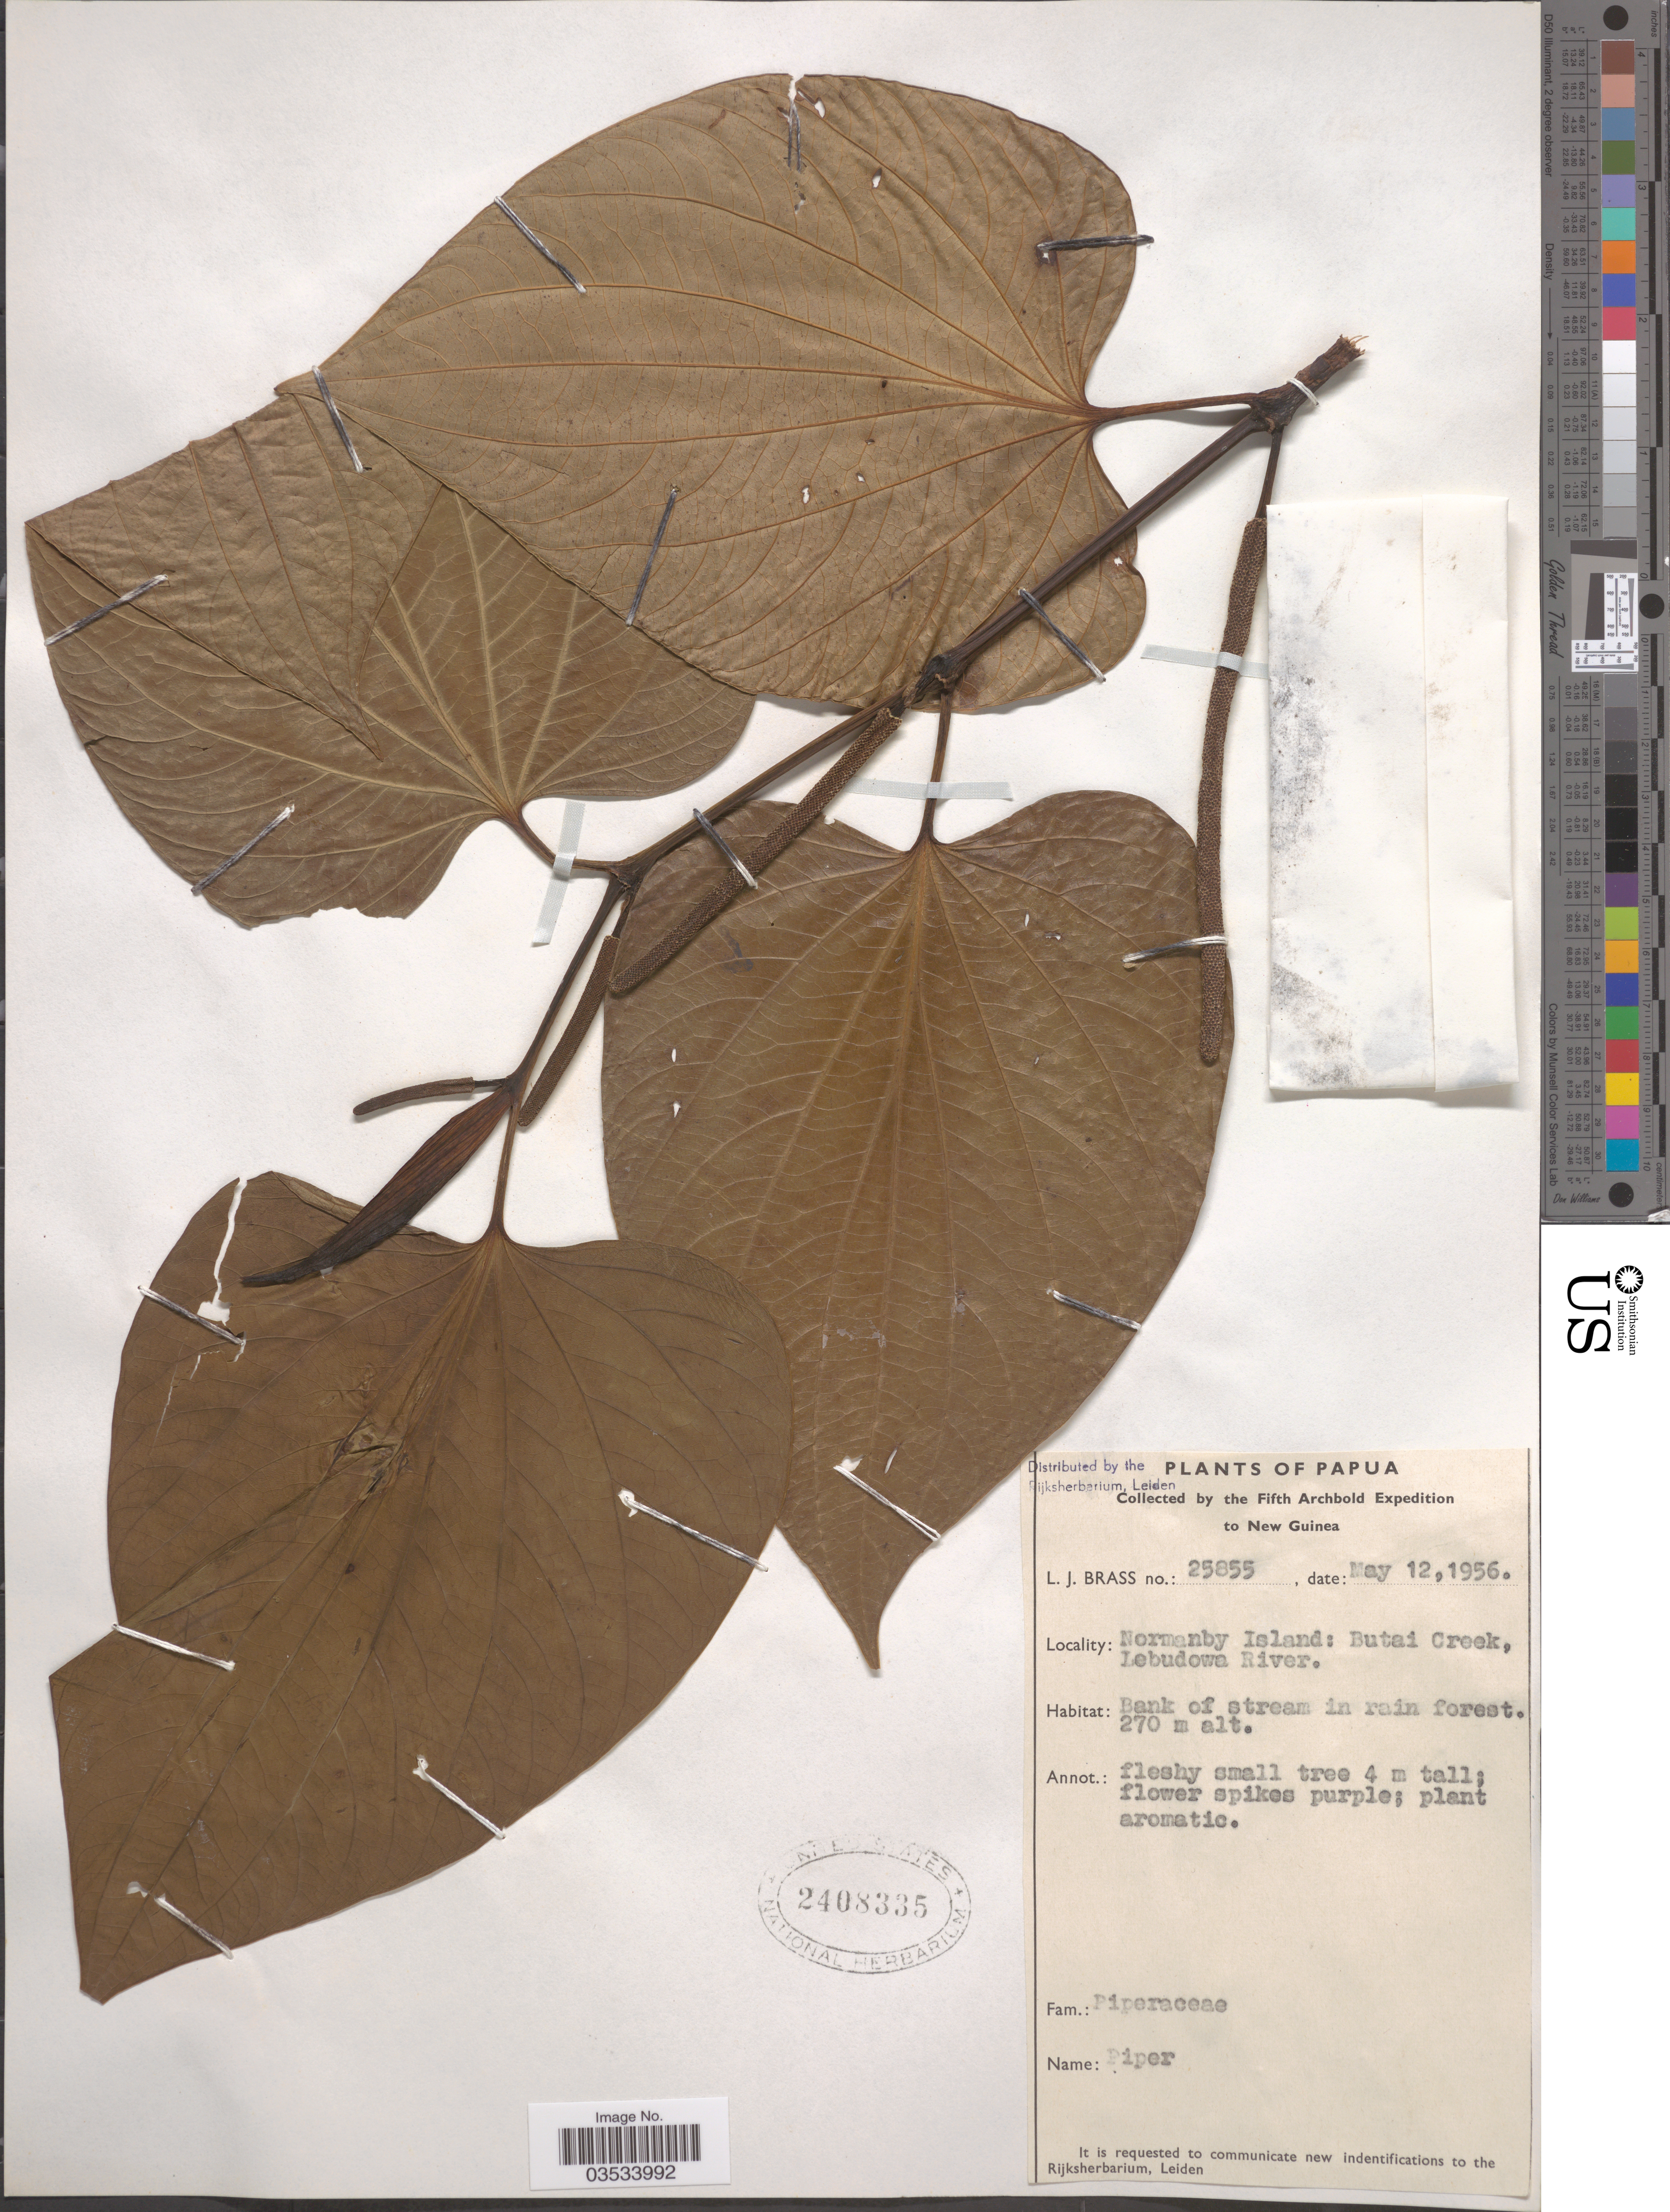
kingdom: Plantae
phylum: Tracheophyta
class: Magnoliopsida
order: Piperales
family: Piperaceae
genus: Piper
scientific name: Piper sp.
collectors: L. J. Brass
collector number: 25855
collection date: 1956-05-12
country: Papua New Guinea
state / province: Milne Bay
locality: Papua. New Guinea. Normanby Island: Butai Creek, Lebudowa River.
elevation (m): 270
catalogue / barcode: US 2408335